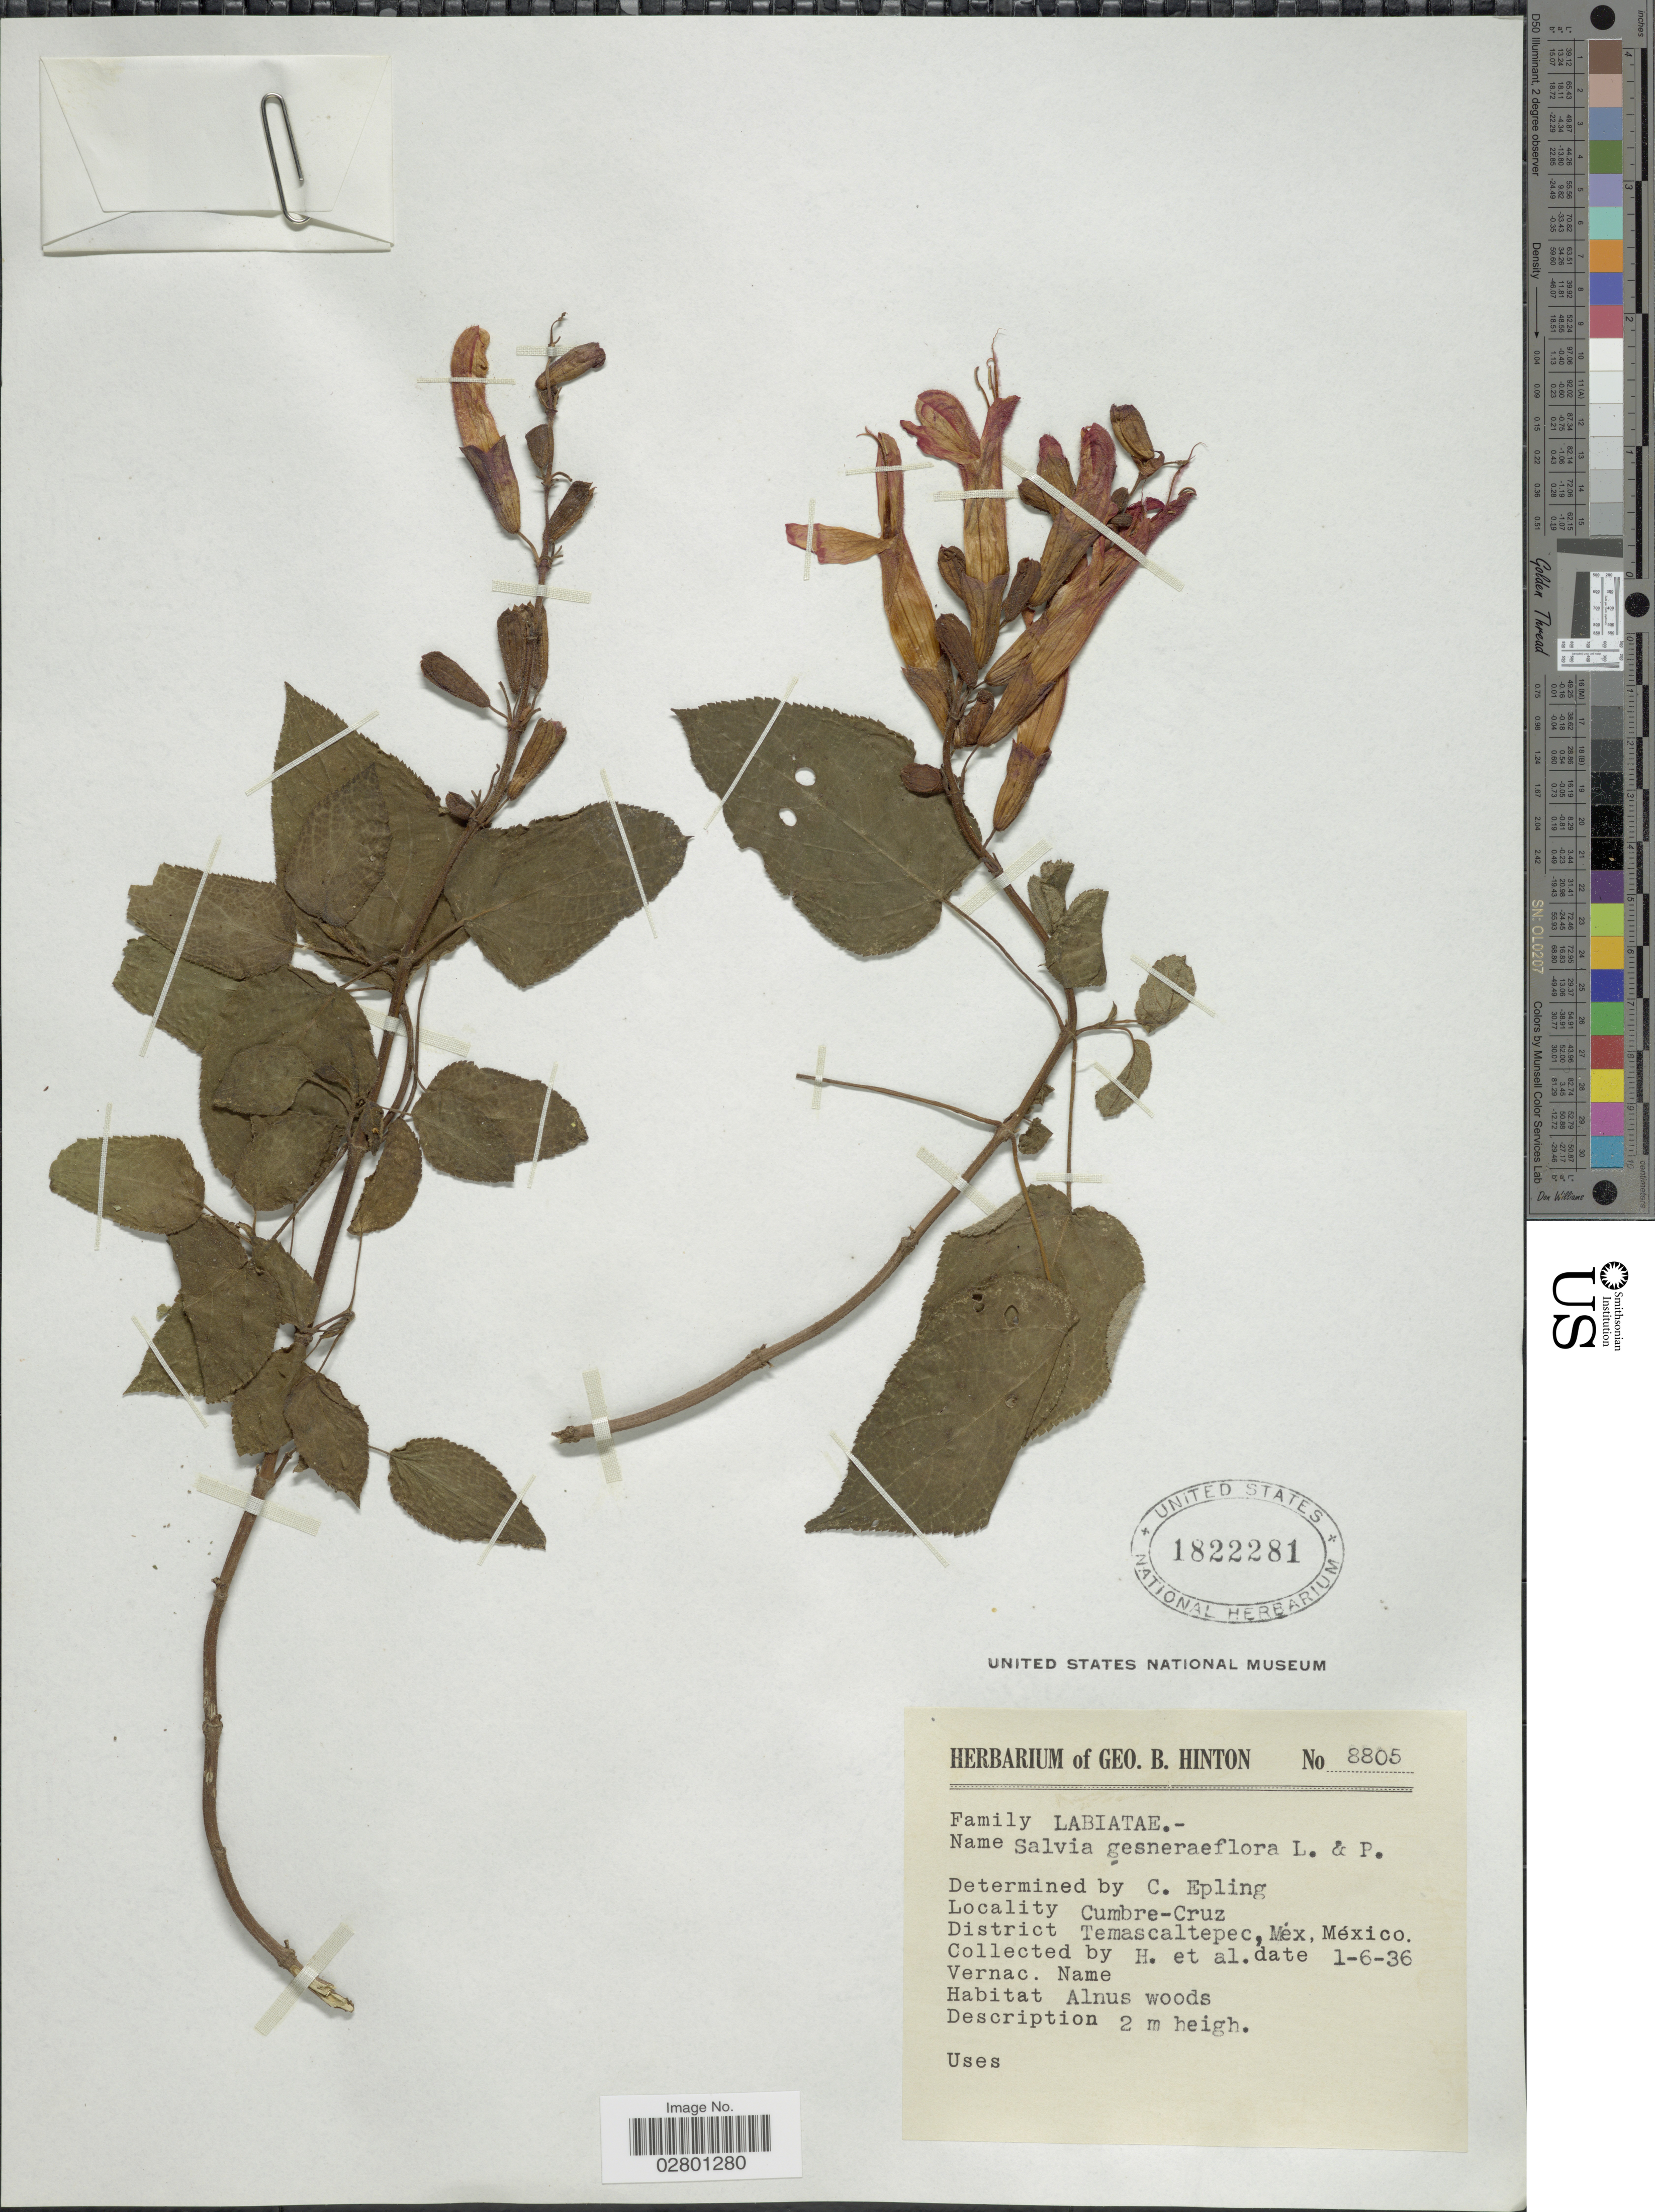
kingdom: Plantae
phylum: Tracheophyta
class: Magnoliopsida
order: Lamiales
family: Lamiaceae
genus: Salvia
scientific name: Salvia gesneriiflora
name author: Lindl. & Paxton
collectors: G. B. Hinton & et al.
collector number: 8805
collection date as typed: Transcribed d/m/y: 1/6/36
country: Mexico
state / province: México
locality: Cumbre-Cruz, District Temascaltepec.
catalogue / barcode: US 1822281